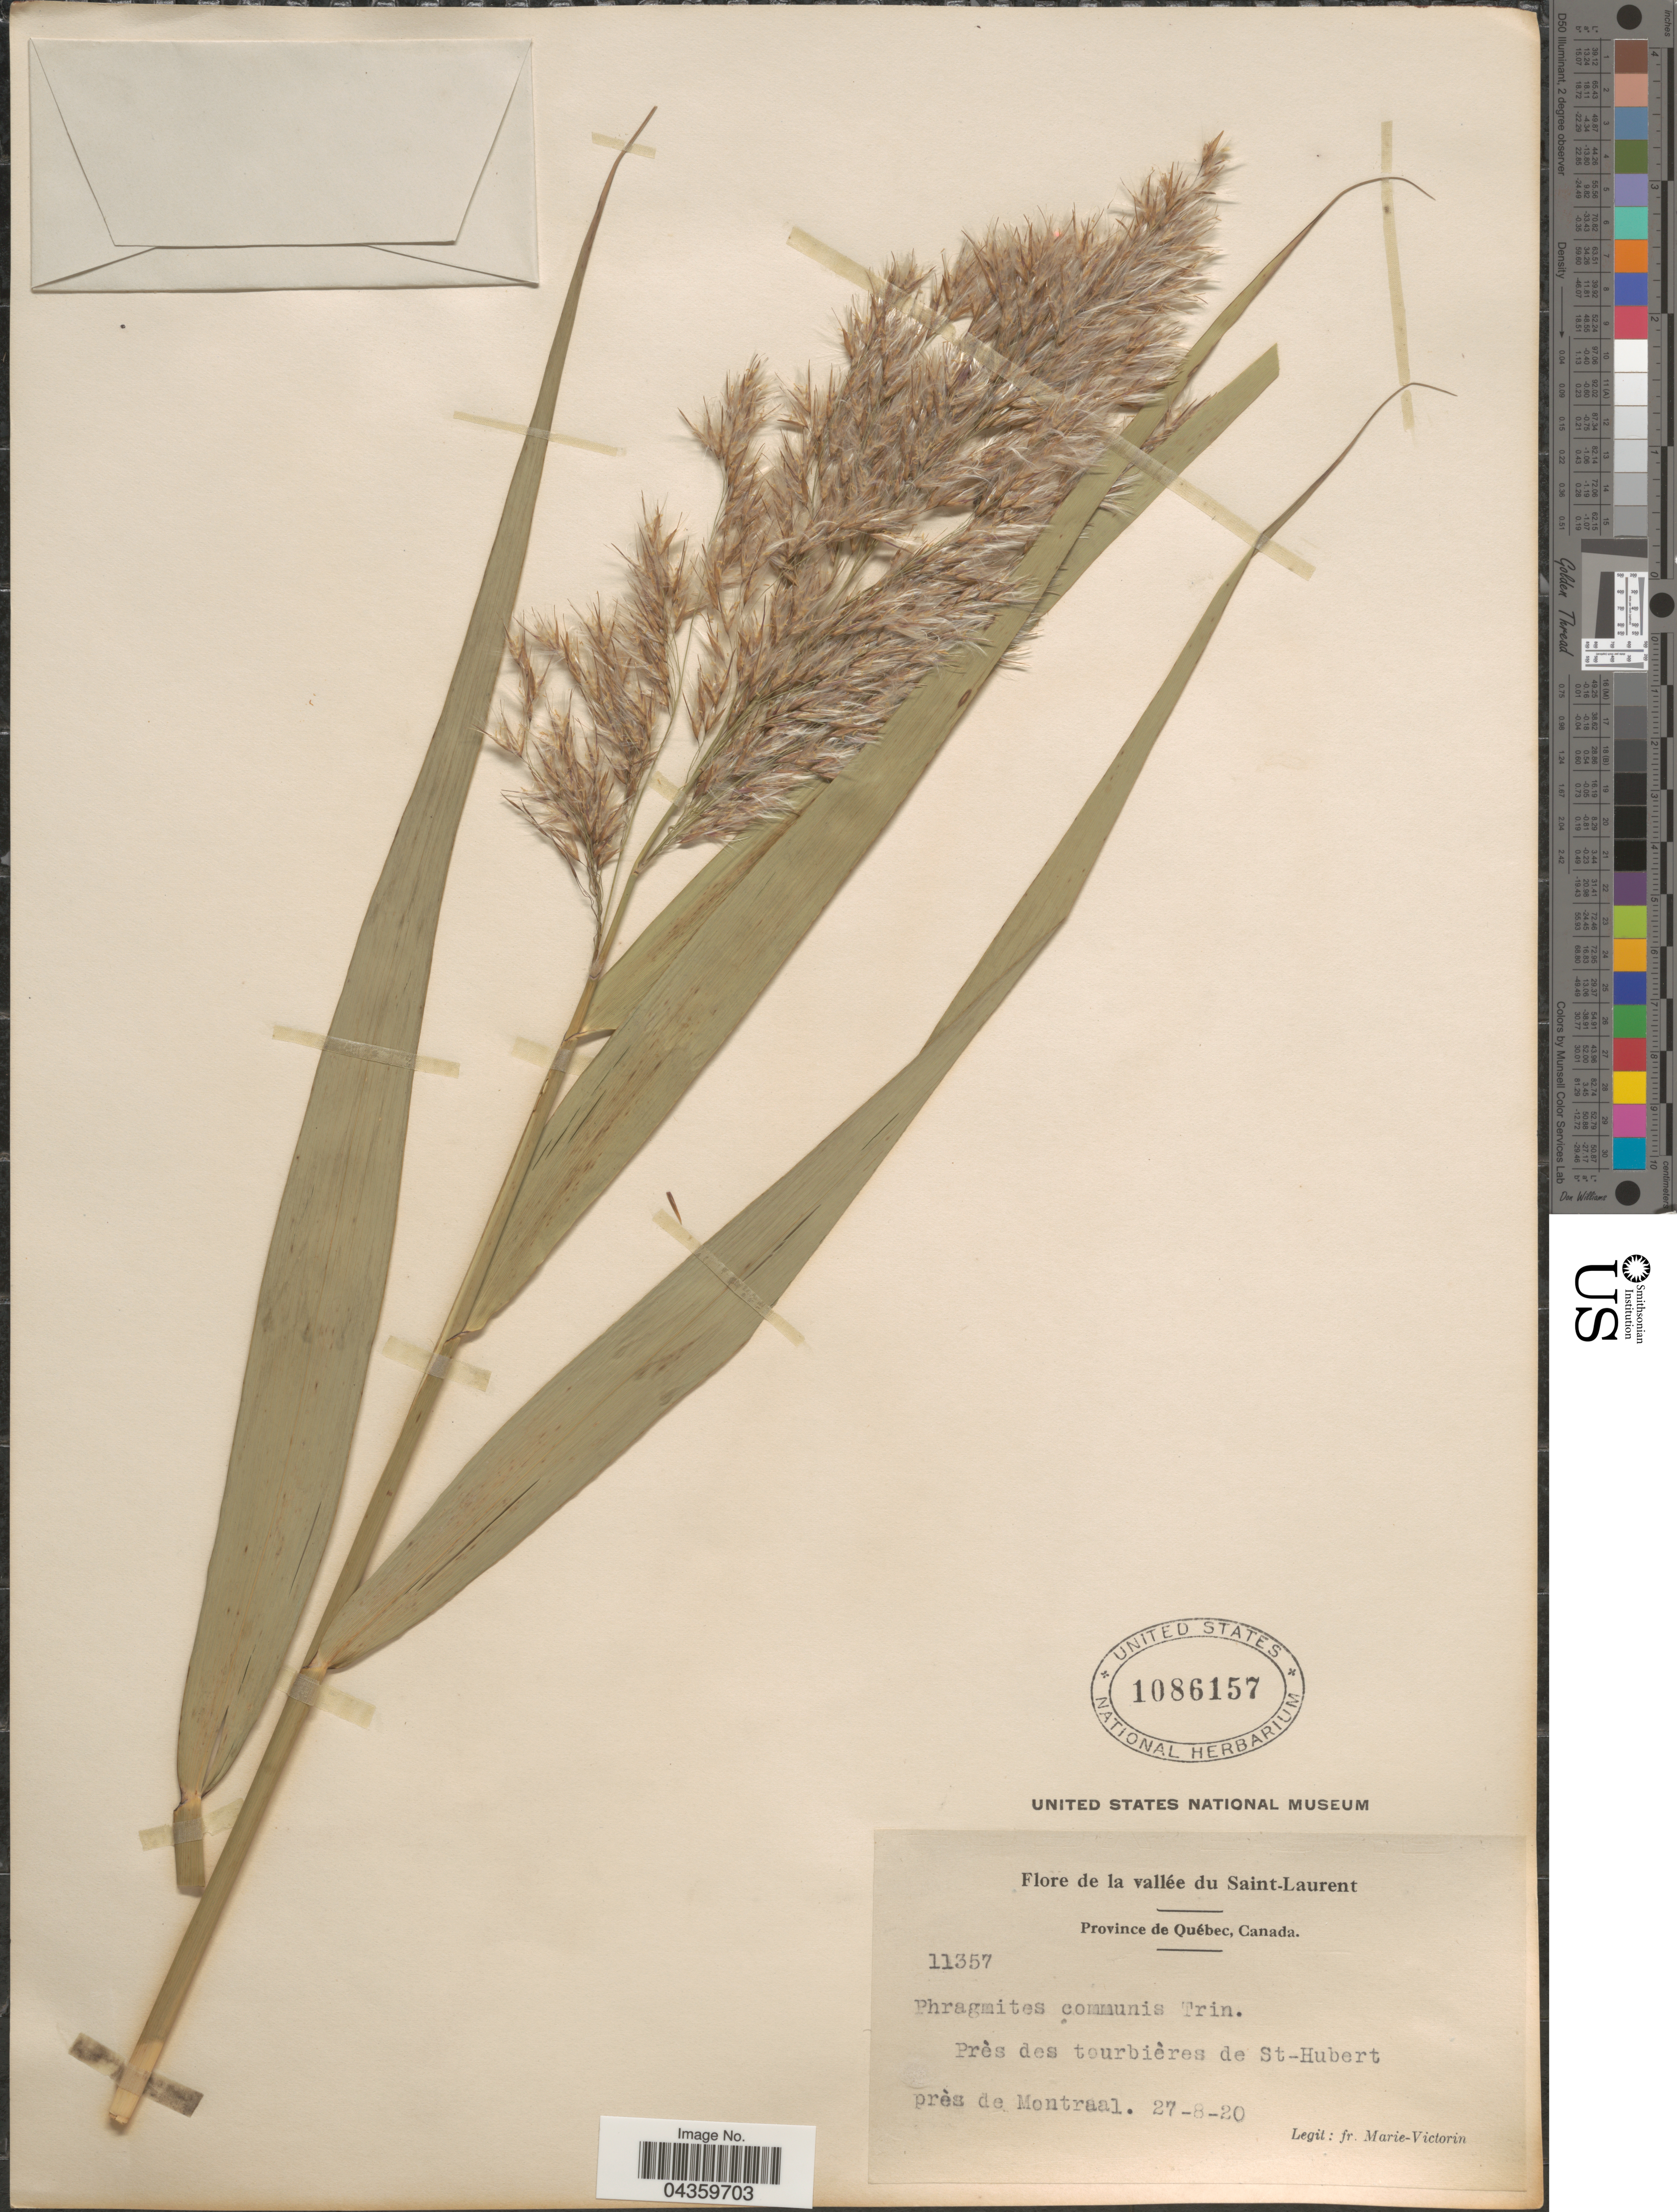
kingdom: Plantae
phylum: Tracheophyta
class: Liliopsida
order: Poales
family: Poaceae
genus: Phragmites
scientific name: Phragmites australis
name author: (Cav.) Trin. ex Steud.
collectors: F. Marie-Victorin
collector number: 11357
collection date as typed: Transcribed d/m/y: 27/8/20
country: Canada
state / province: Quebec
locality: La vallée du Saint-Laurent. Près des tourbières de St-Hubert près de Montraal.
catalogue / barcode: US 1086157